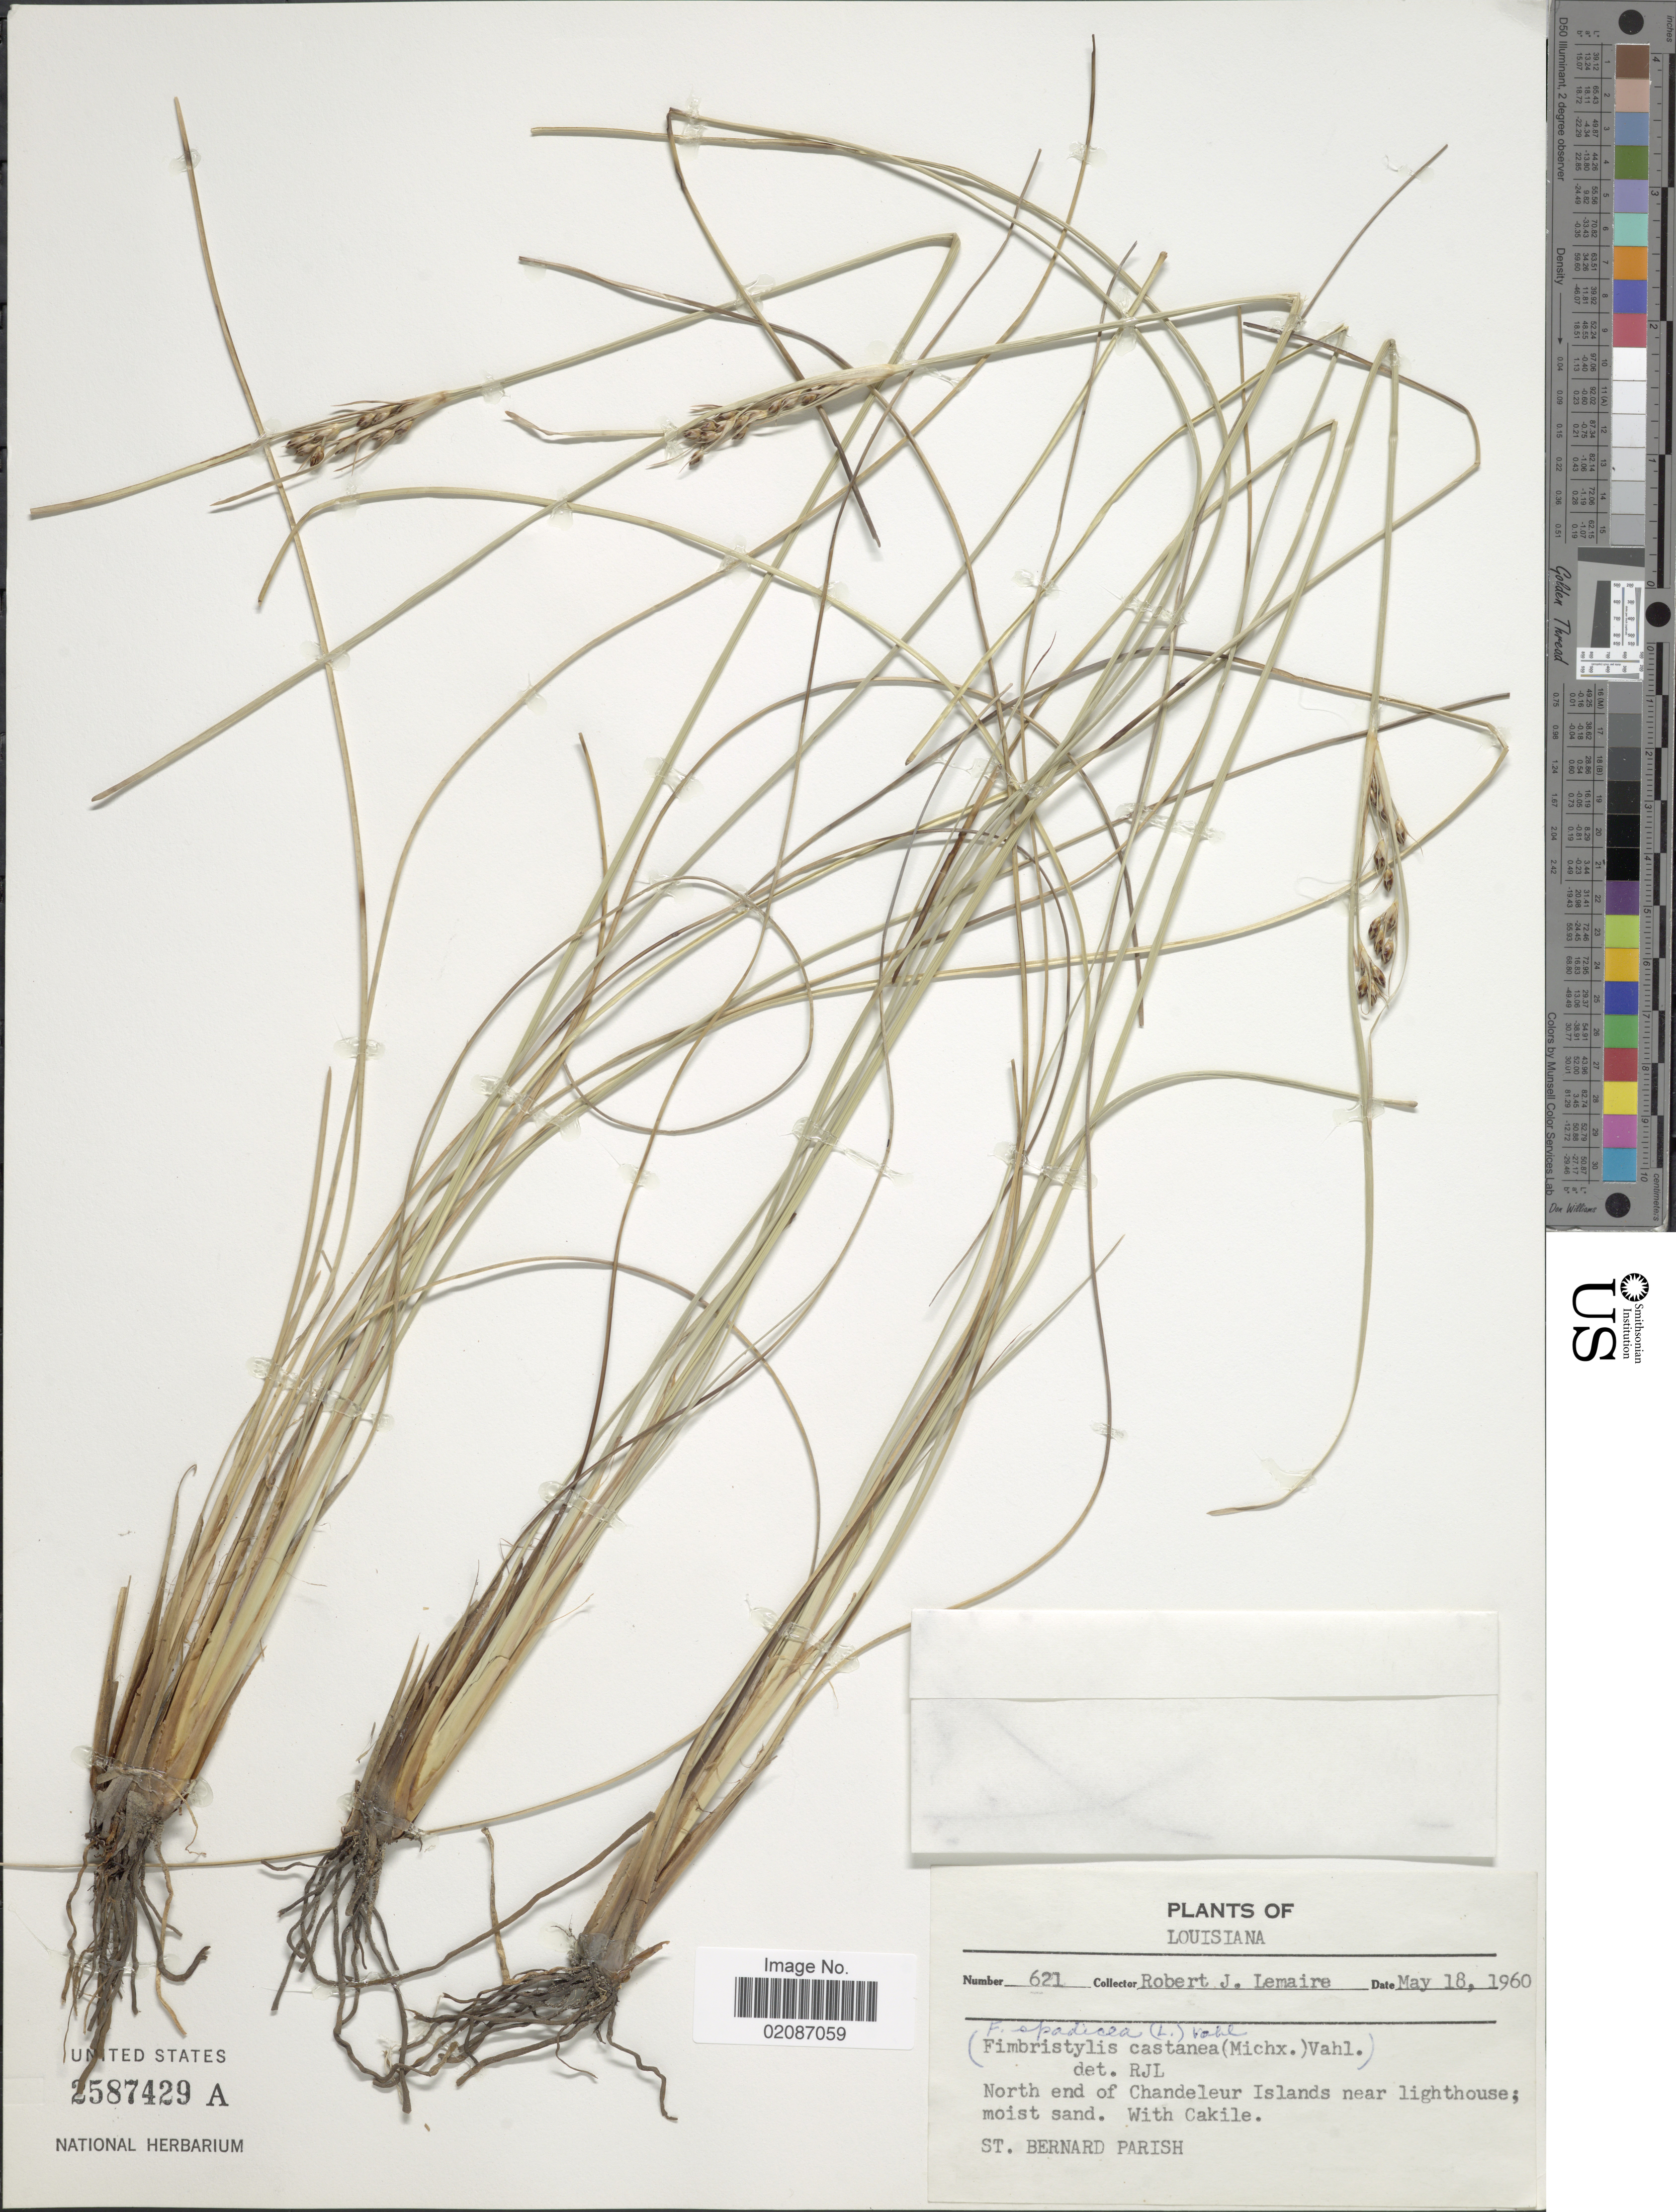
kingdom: Plantae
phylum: Tracheophyta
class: Liliopsida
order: Poales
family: Cyperaceae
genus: Fimbristylis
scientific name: Fimbristylis spadicea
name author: (L.) Vahl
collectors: R. J. Lemaire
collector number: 621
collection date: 1960-05-18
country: United States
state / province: Louisiana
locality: North end of Chandeleur Islands near lighthouse, St. Bernard Parish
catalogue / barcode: US 2587429A